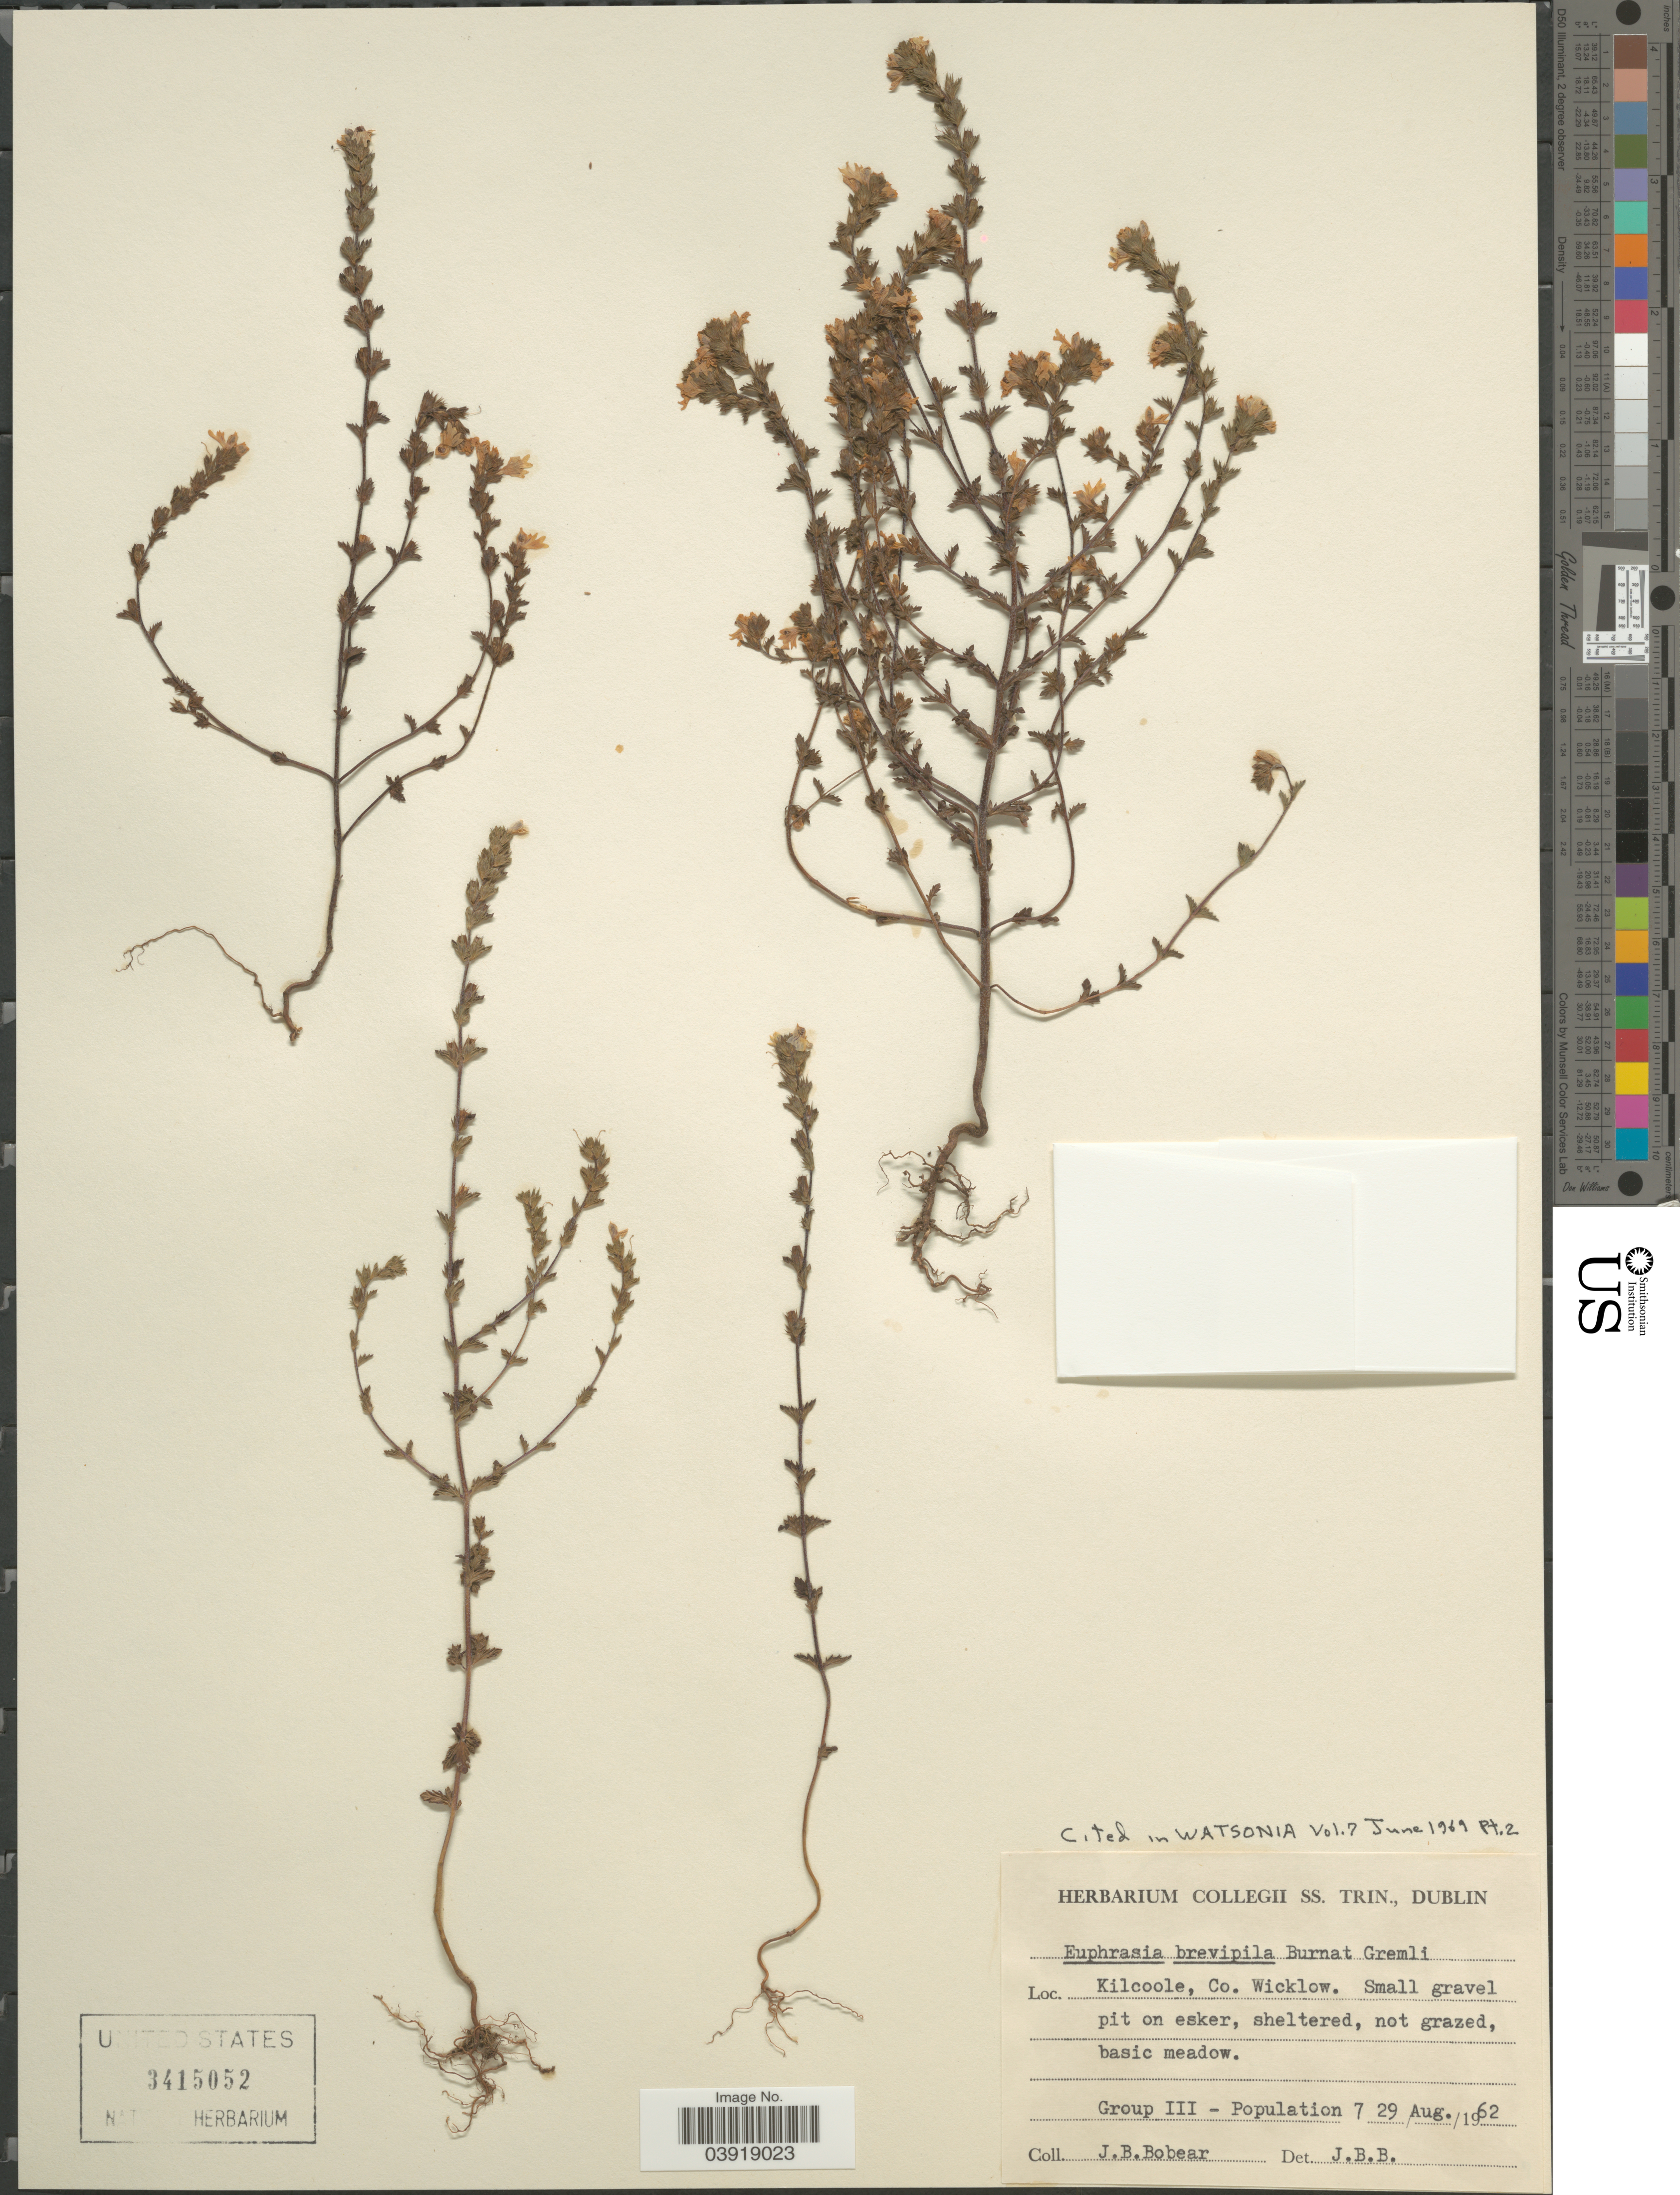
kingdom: Plantae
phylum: Tracheophyta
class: Magnoliopsida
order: Lamiales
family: Orobanchaceae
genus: Euphrasia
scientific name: Euphrasia brevipila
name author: Burn. & Gremli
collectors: J. Bobear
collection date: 1962-08-29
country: Ireland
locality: Kilcoole, Co. Wicklow.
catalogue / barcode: US 3415052